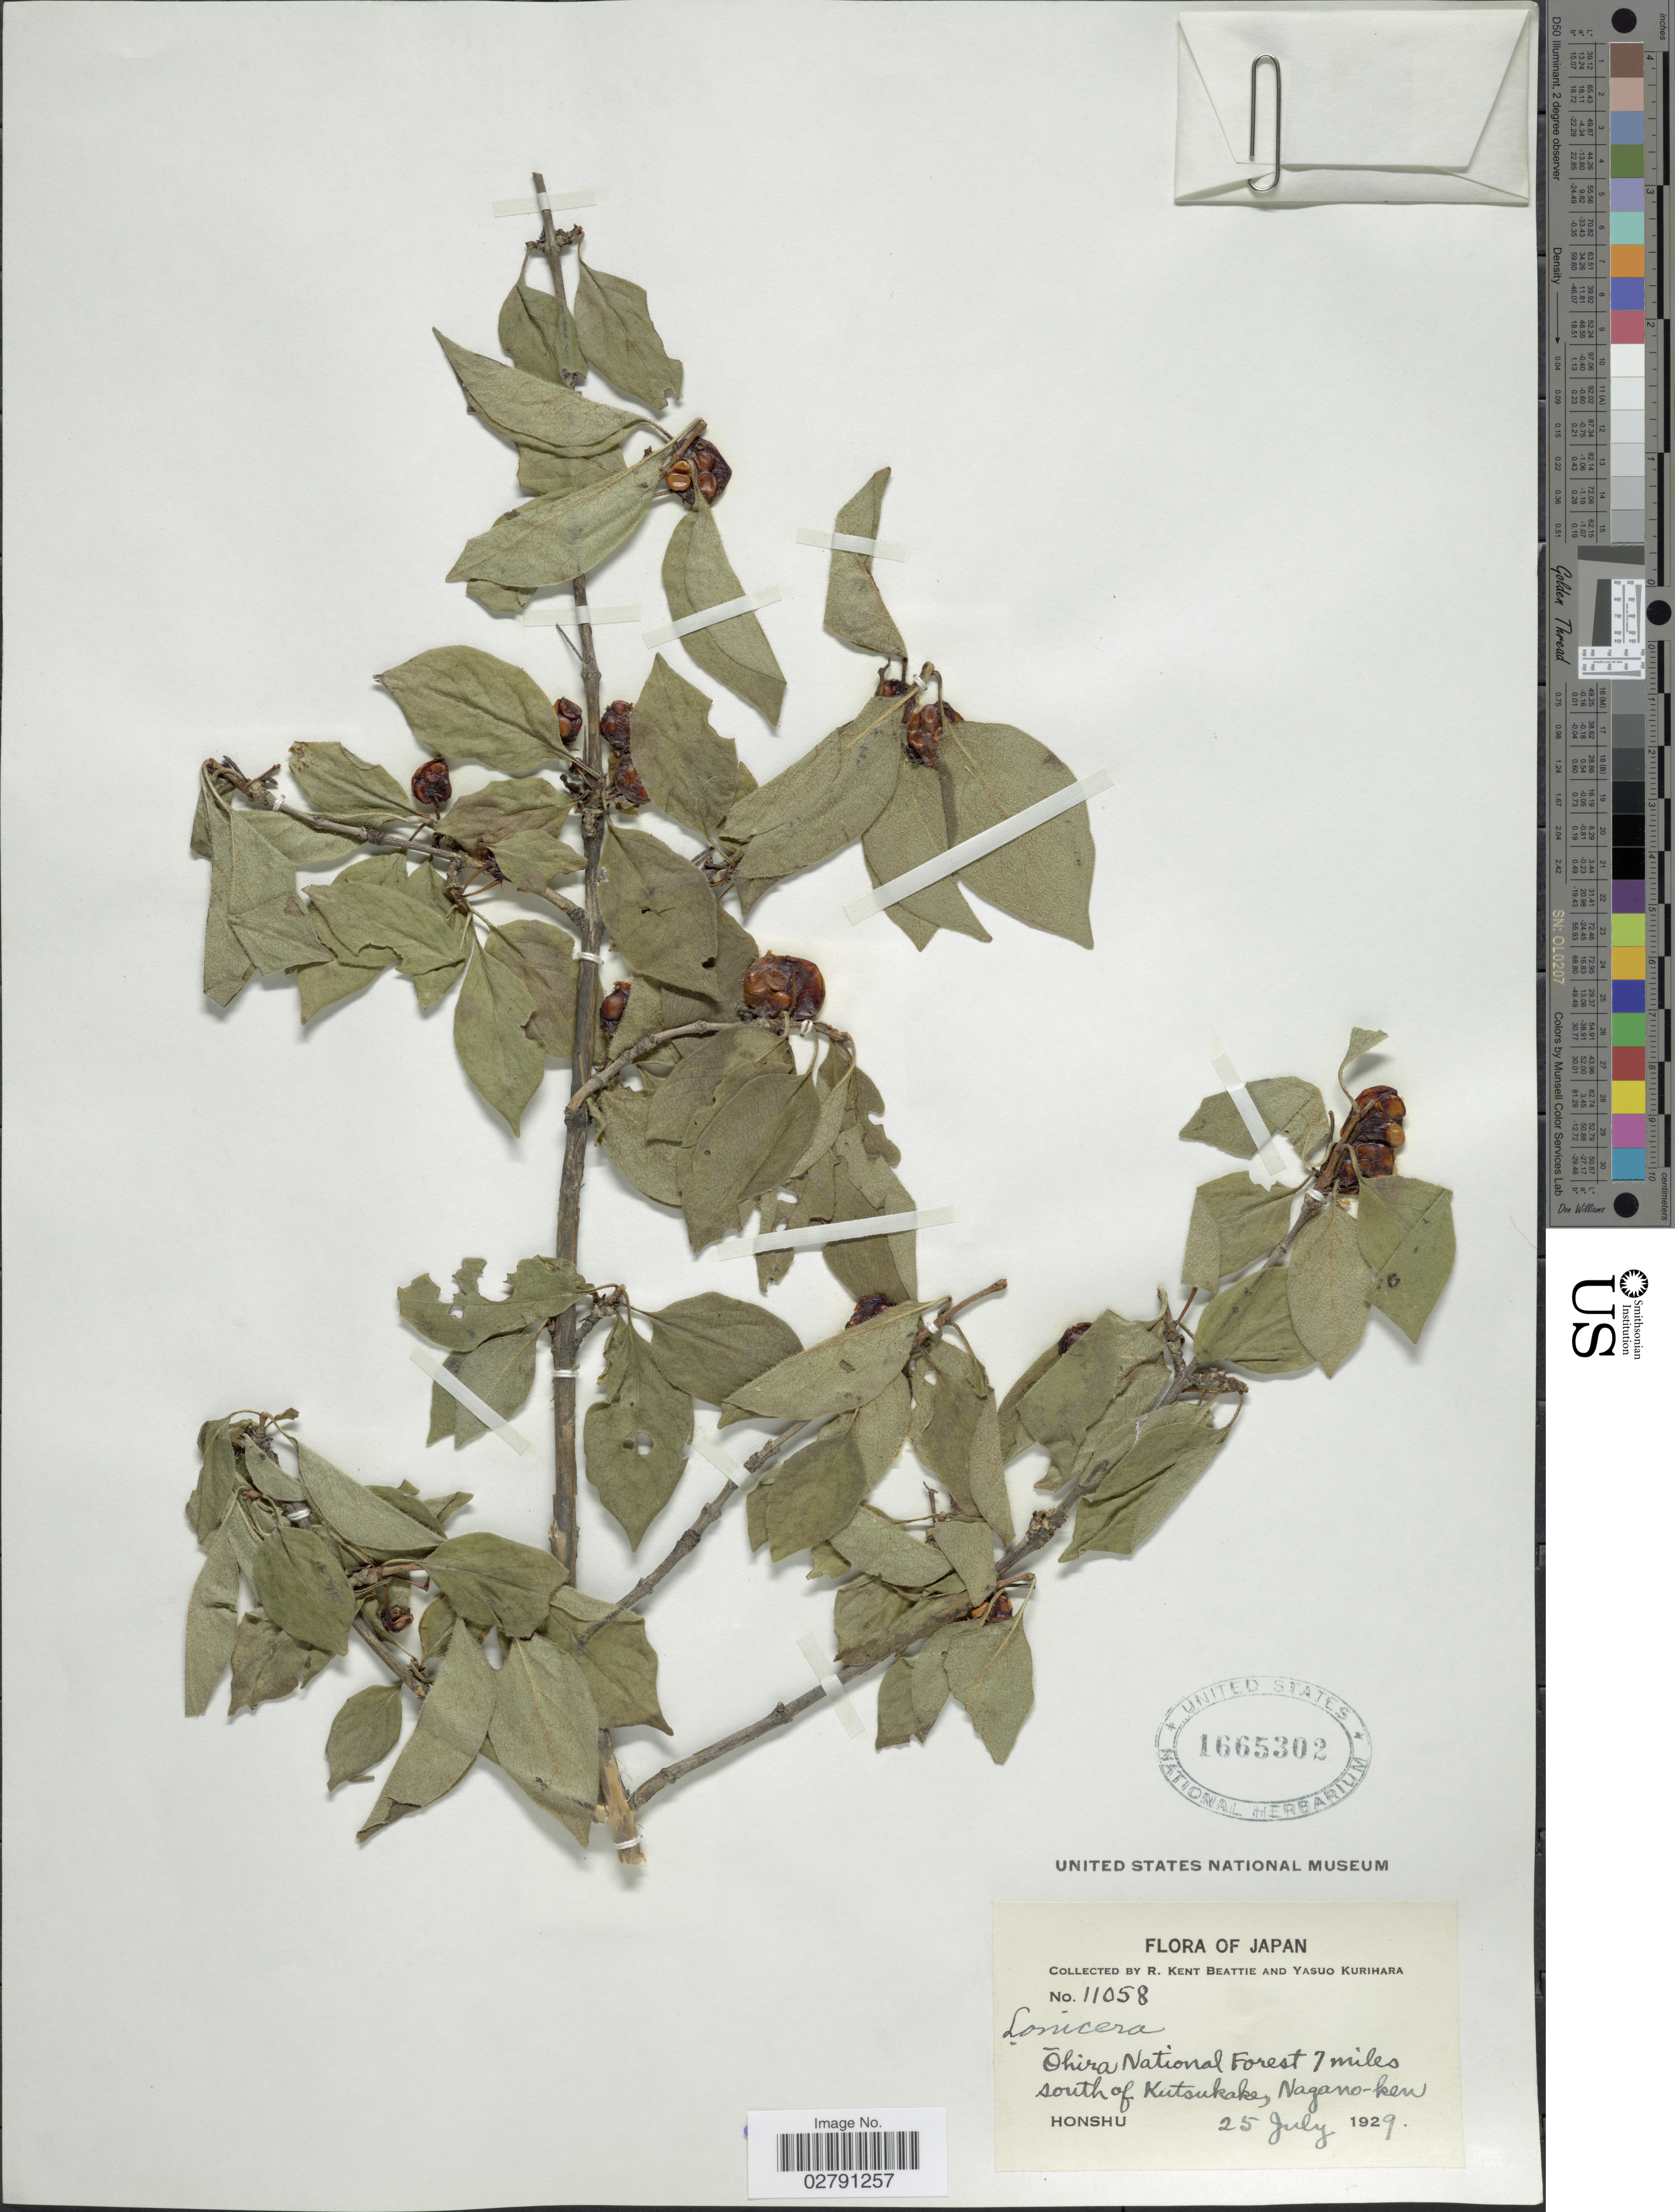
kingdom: Plantae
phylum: Tracheophyta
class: Magnoliopsida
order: Dipsacales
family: Caprifoliaceae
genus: Lonicera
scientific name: Lonicera sp.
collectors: R. K. Beattie & Y. Kurihara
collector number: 11058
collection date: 1929-07-25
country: Japan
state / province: Nagano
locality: Ōhira National Forest 7 miles south of Kutsukake, Nagano-ken. Honshu.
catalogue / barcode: US 1665302